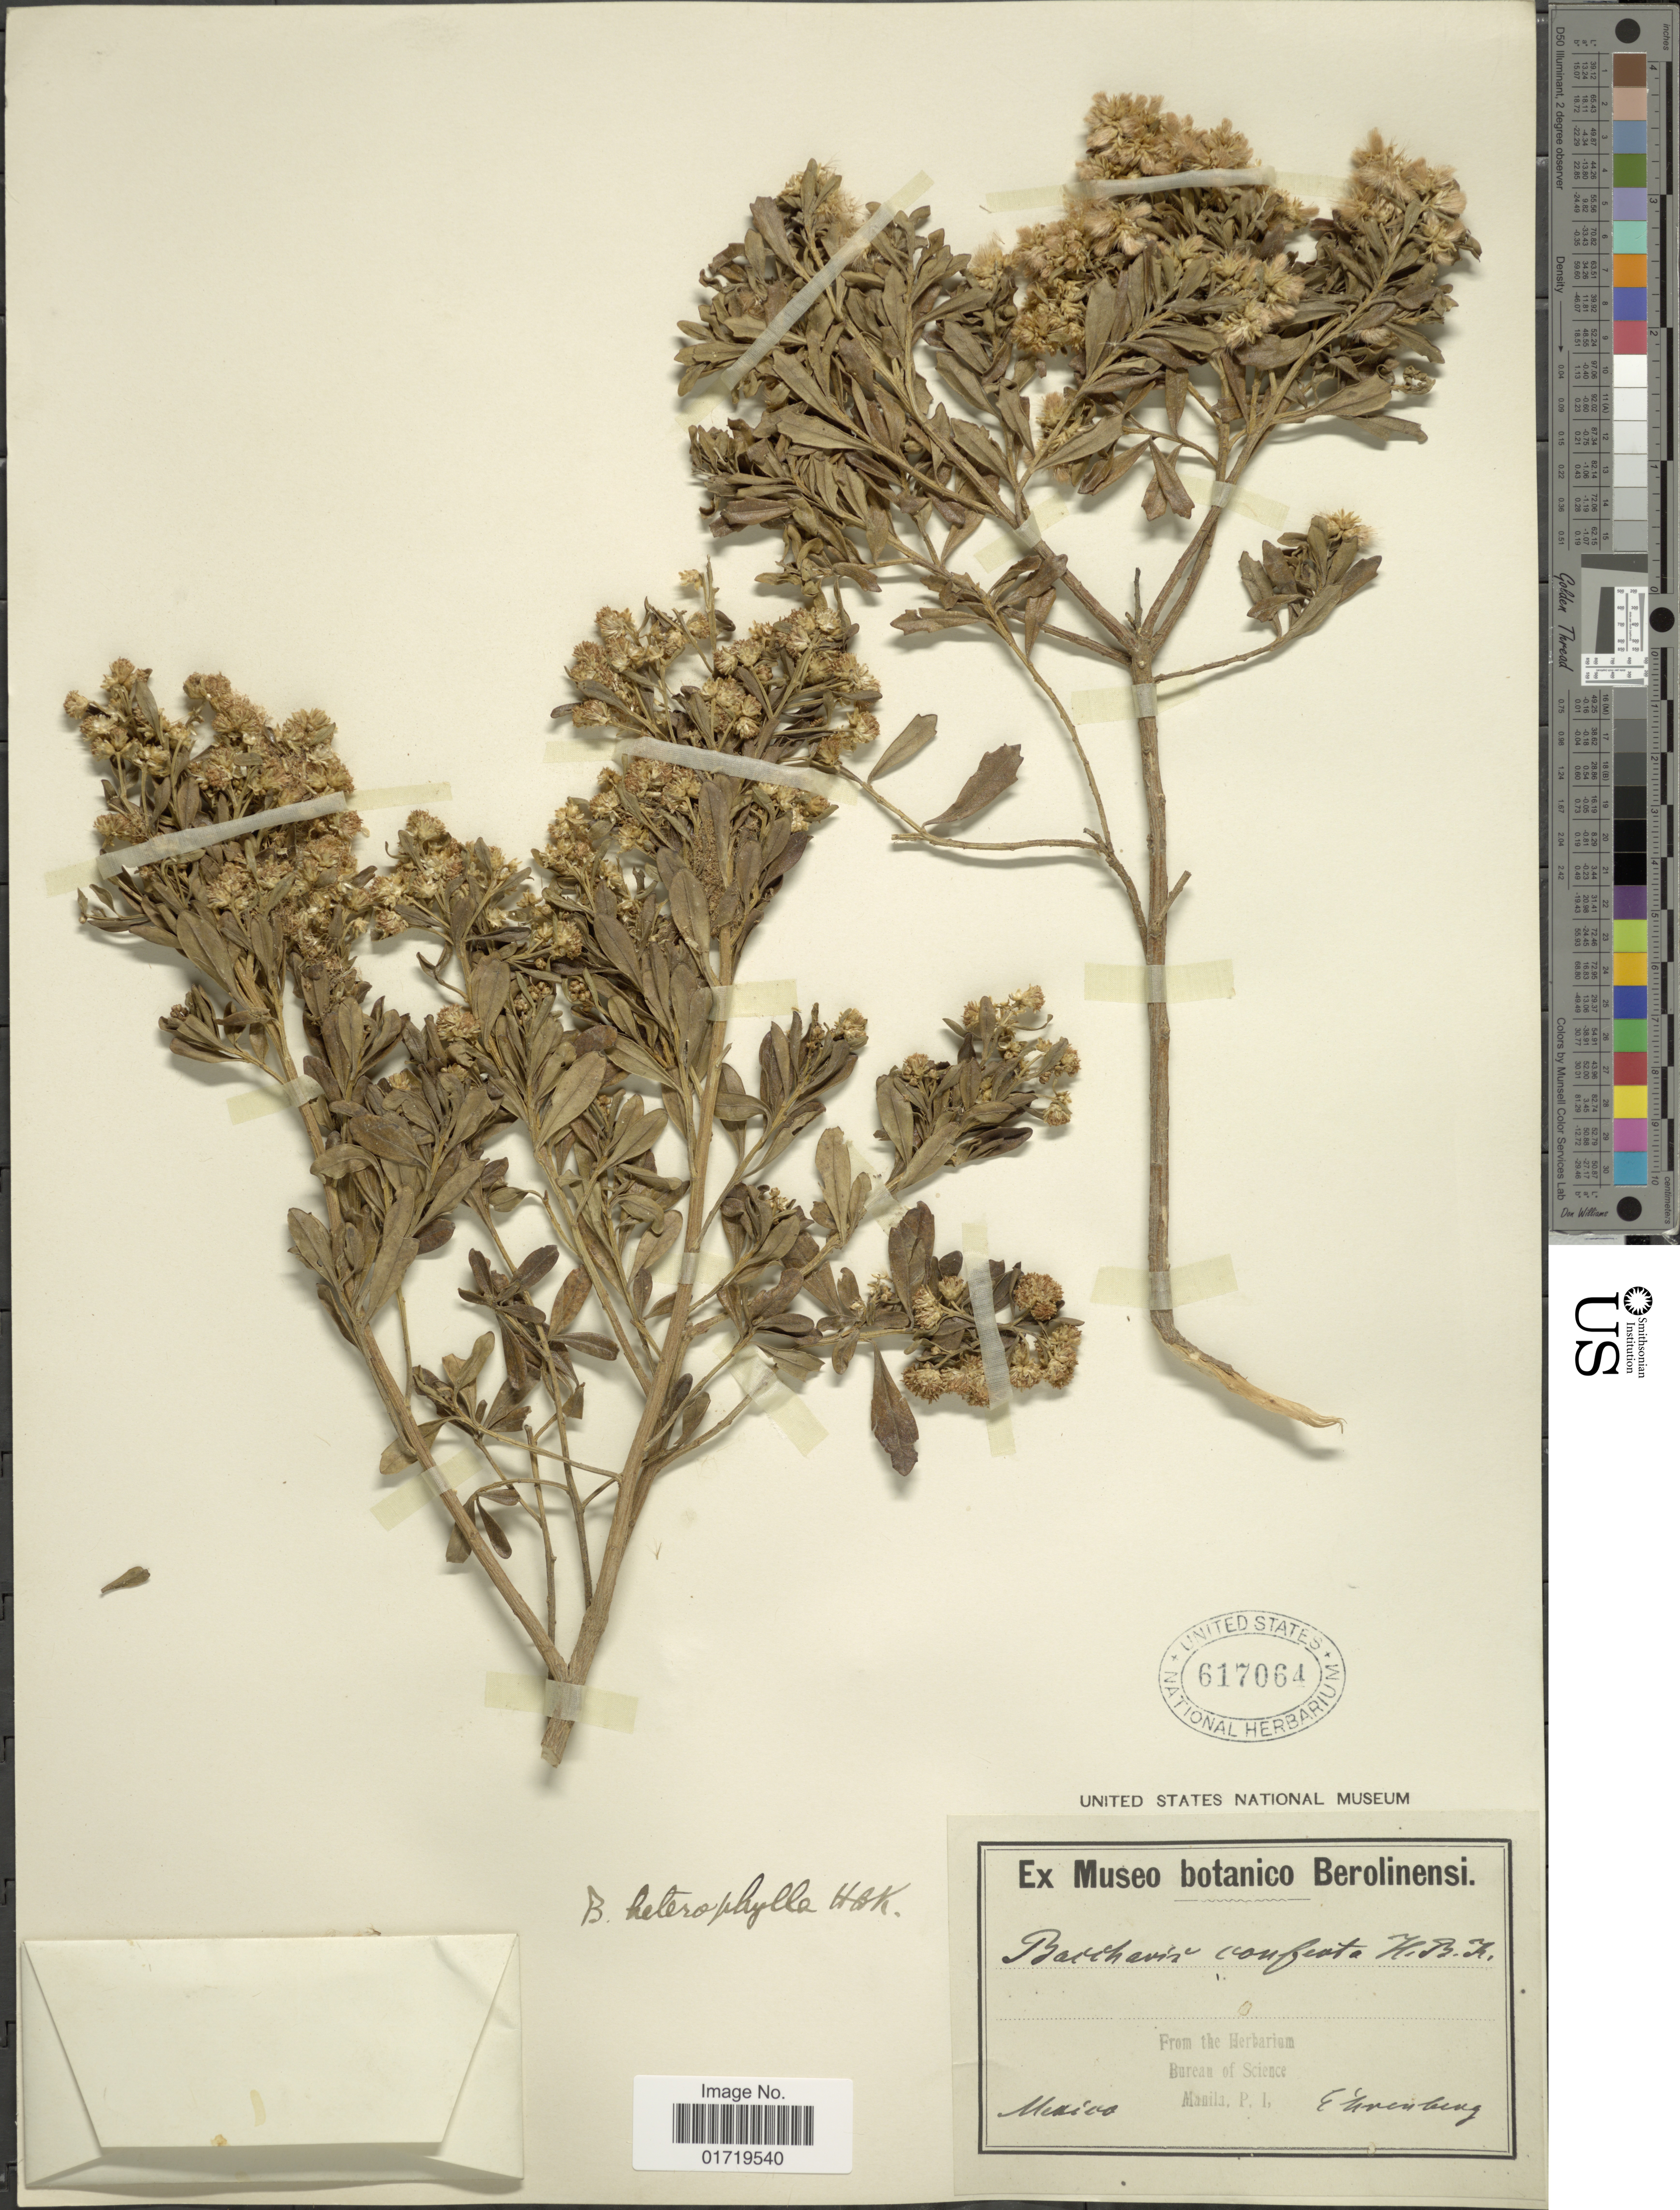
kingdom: Plantae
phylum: Tracheophyta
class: Magnoliopsida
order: Asterales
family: Asteraceae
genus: Baccharis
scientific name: Baccharis heterophylla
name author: Kunth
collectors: -. Ehrenberg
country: Mexico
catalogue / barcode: US 617064